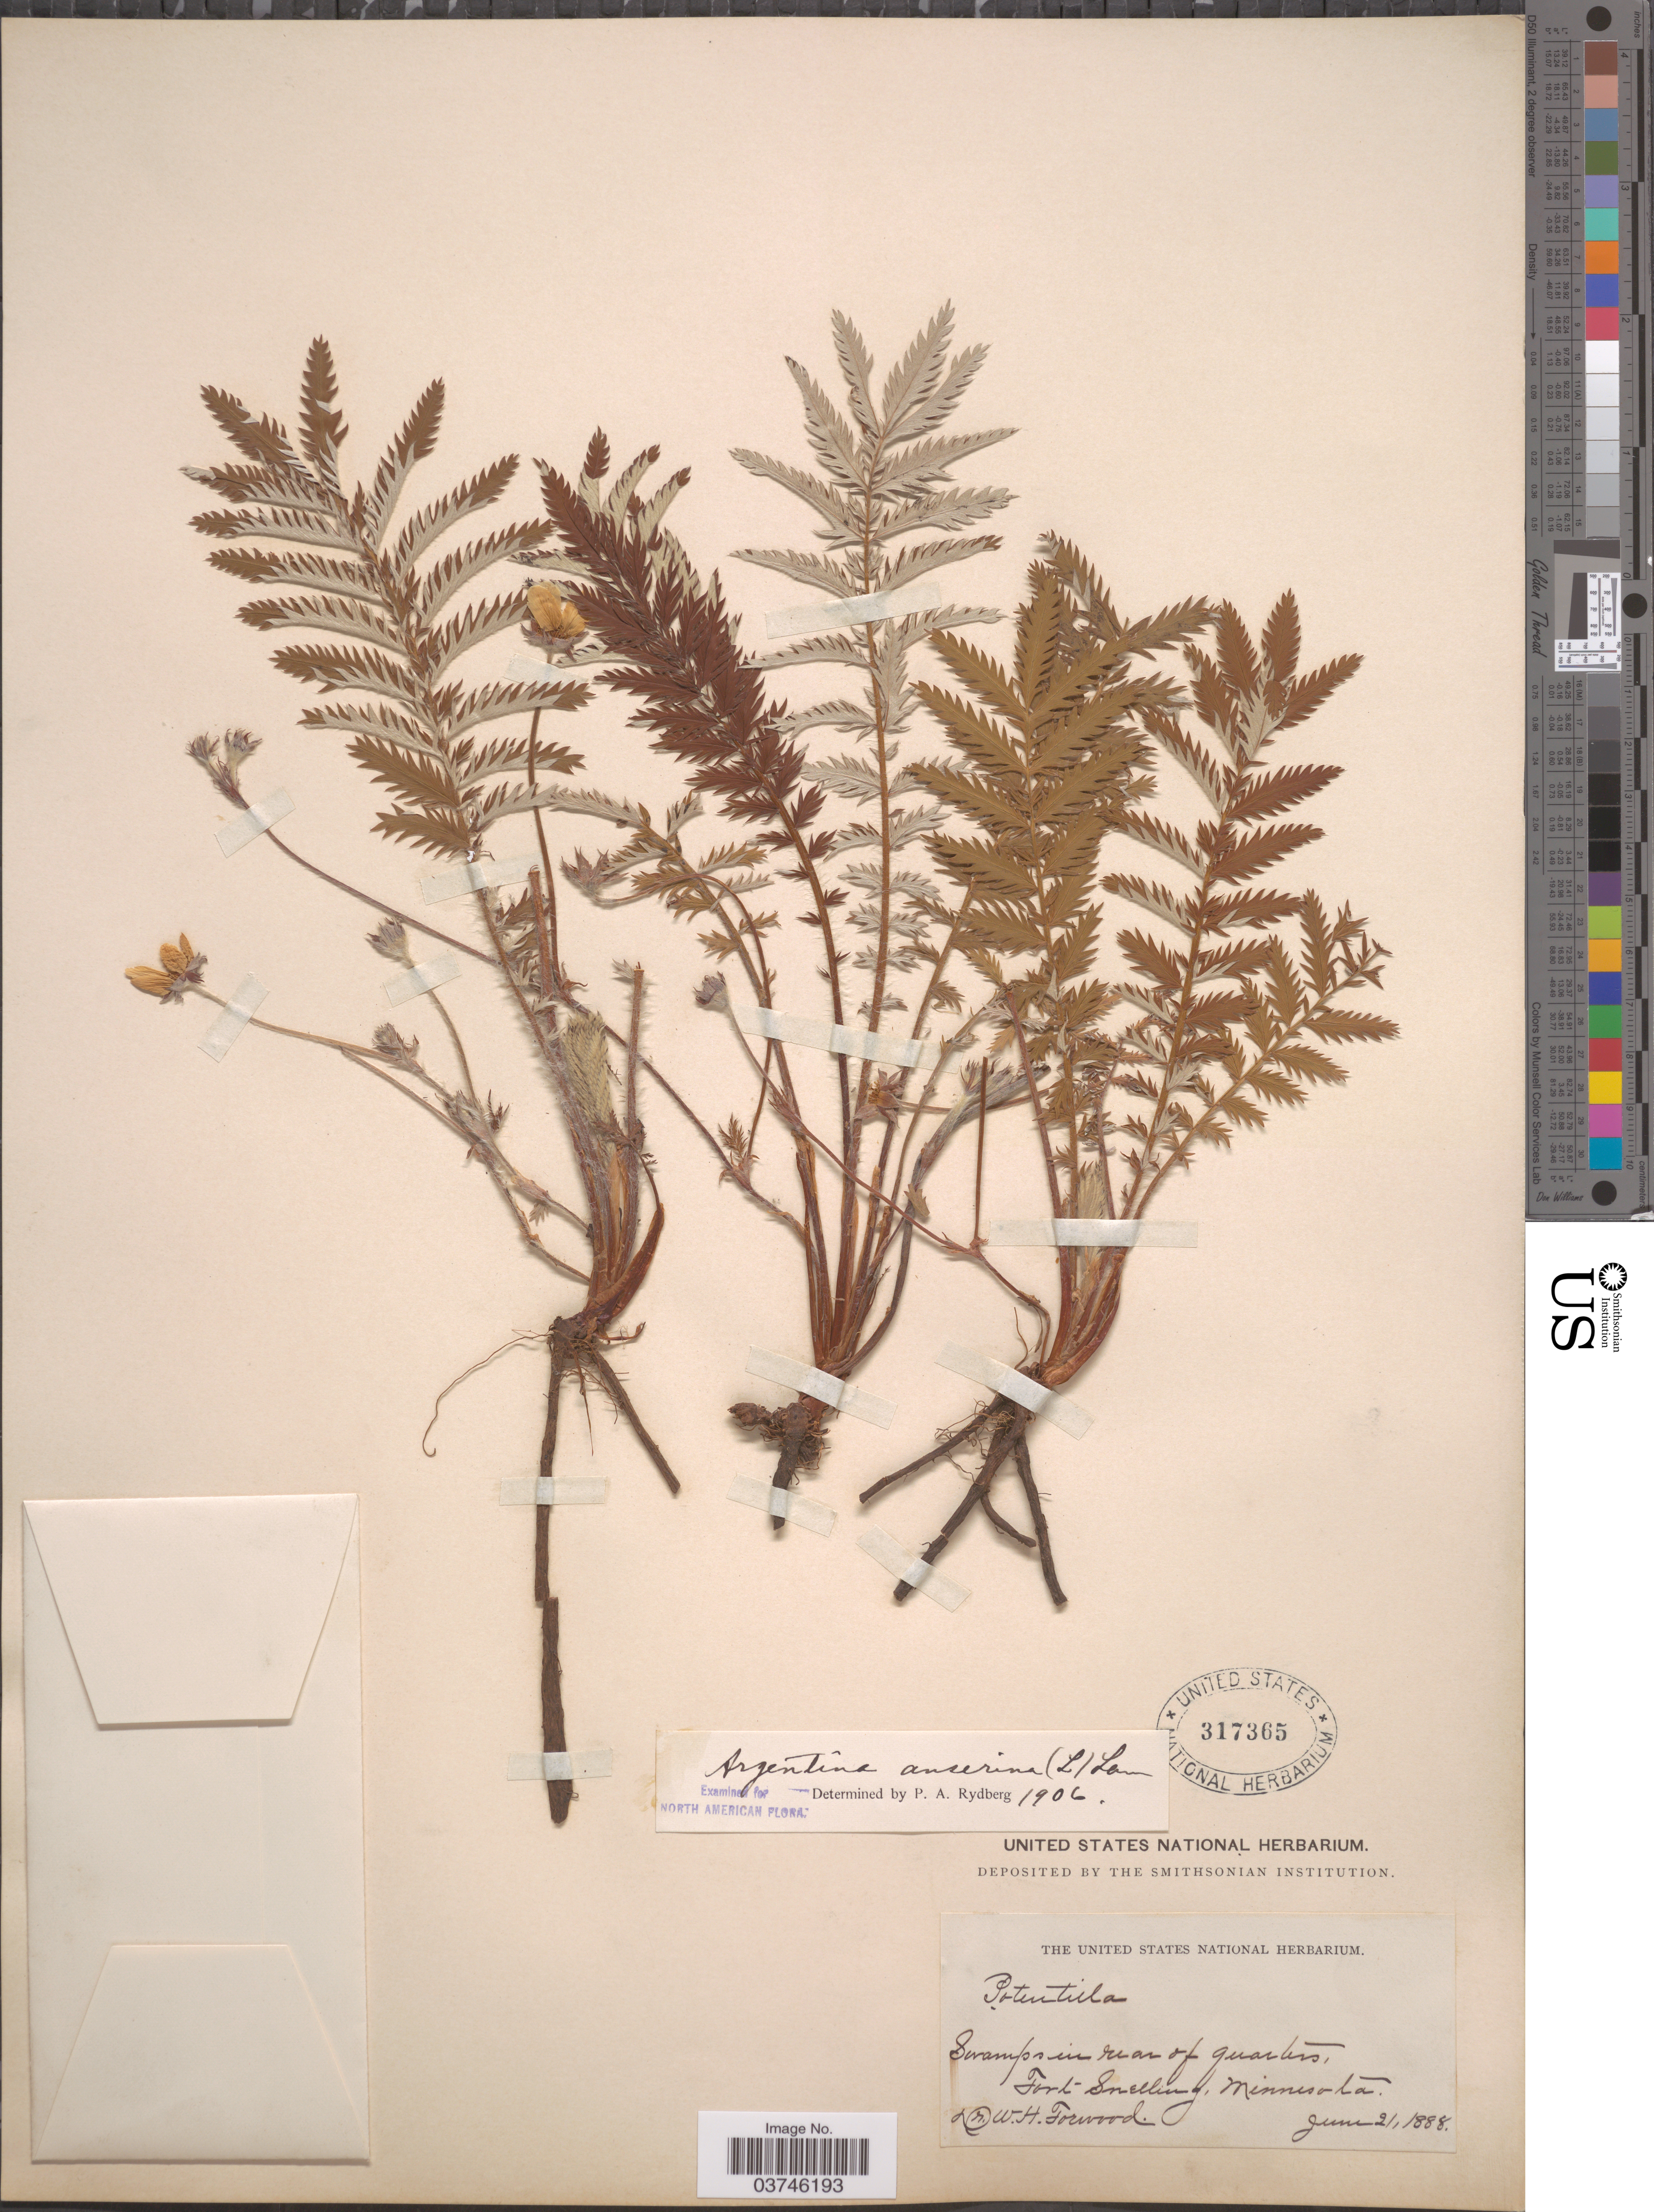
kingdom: Plantae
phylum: Tracheophyta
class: Magnoliopsida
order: Rosales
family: Rosaceae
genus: Argentina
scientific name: Argentina anserina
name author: (L.) Rydb.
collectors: W. Forwood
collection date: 1888-06-21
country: United States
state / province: Minnesota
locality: Swamps in rear of quarters, Fort Snelling.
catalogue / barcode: US 317365